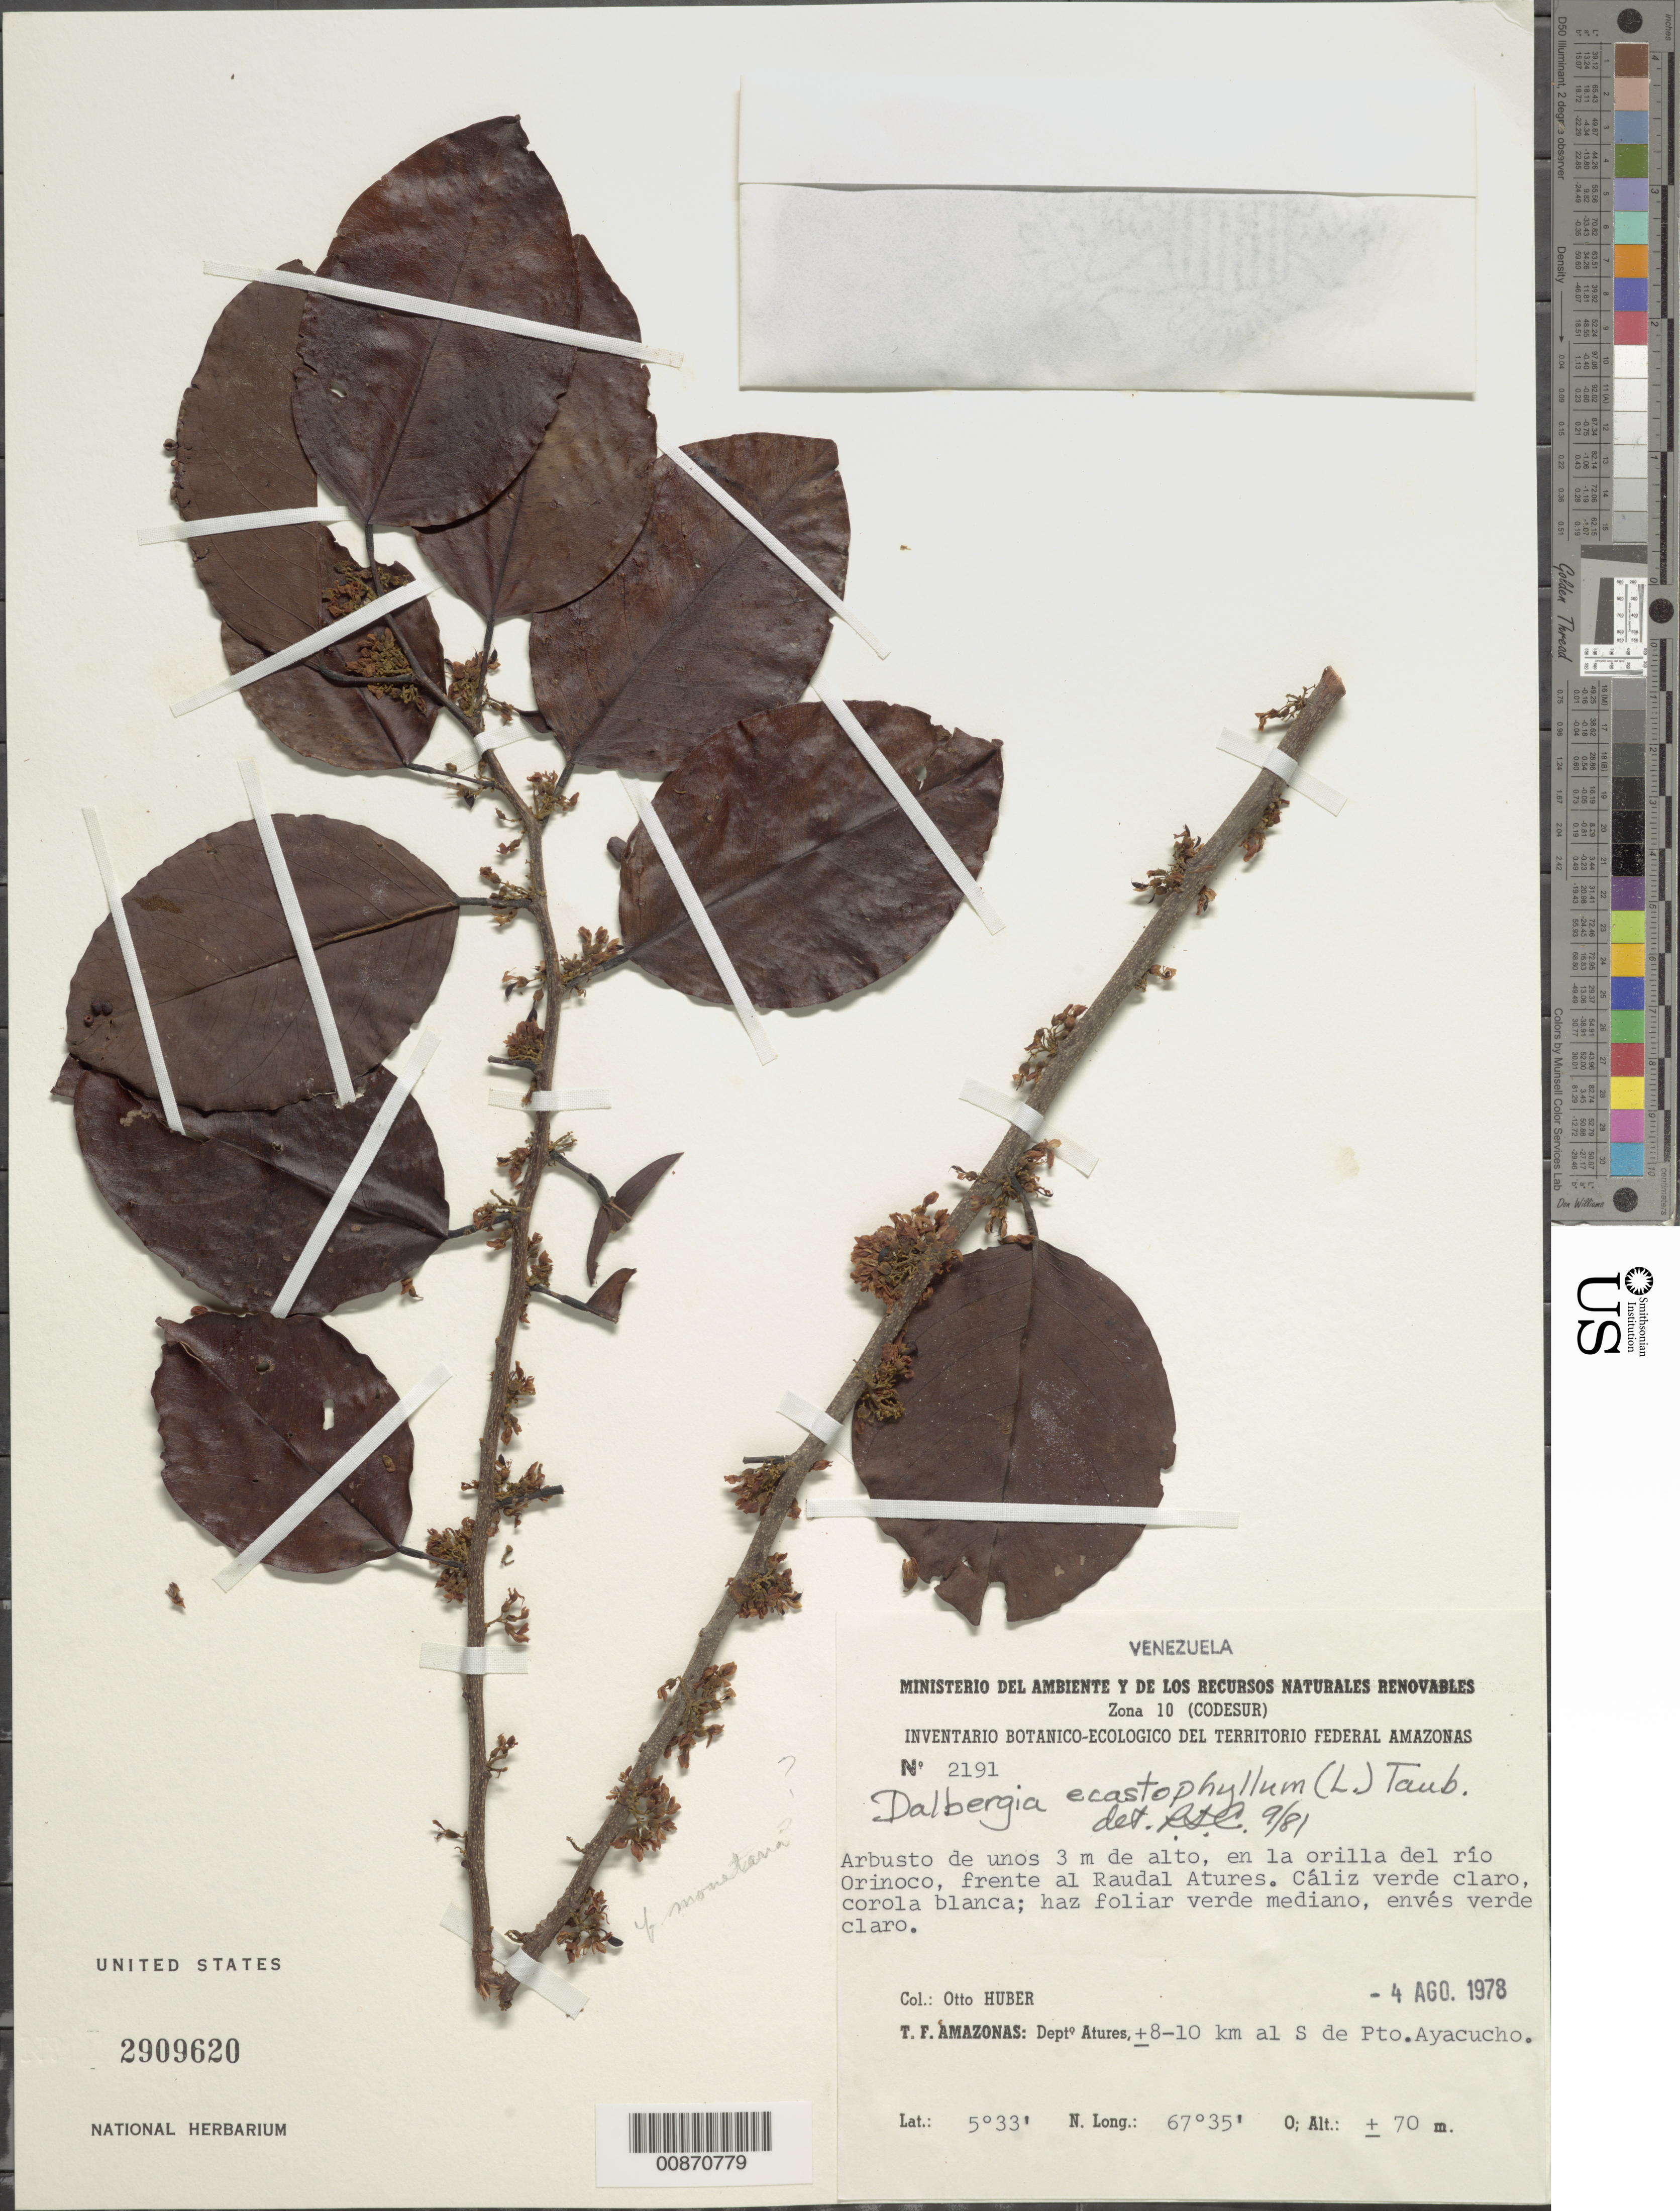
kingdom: Plantae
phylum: Tracheophyta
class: Magnoliopsida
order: Fabales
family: Fabaceae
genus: Dalbergia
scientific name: Dalbergia monetaria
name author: L. f.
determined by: Cowan, R. S.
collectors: O. Huber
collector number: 2191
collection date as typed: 4-Aug-78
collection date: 1978-08-04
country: Venezuela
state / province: Amazonas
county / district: Atures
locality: Puerto Ayacucho, 8-10 km S de; Río Orinoco, frente al Raudal Atures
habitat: Orilla del rio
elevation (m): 70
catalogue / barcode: US 2909620